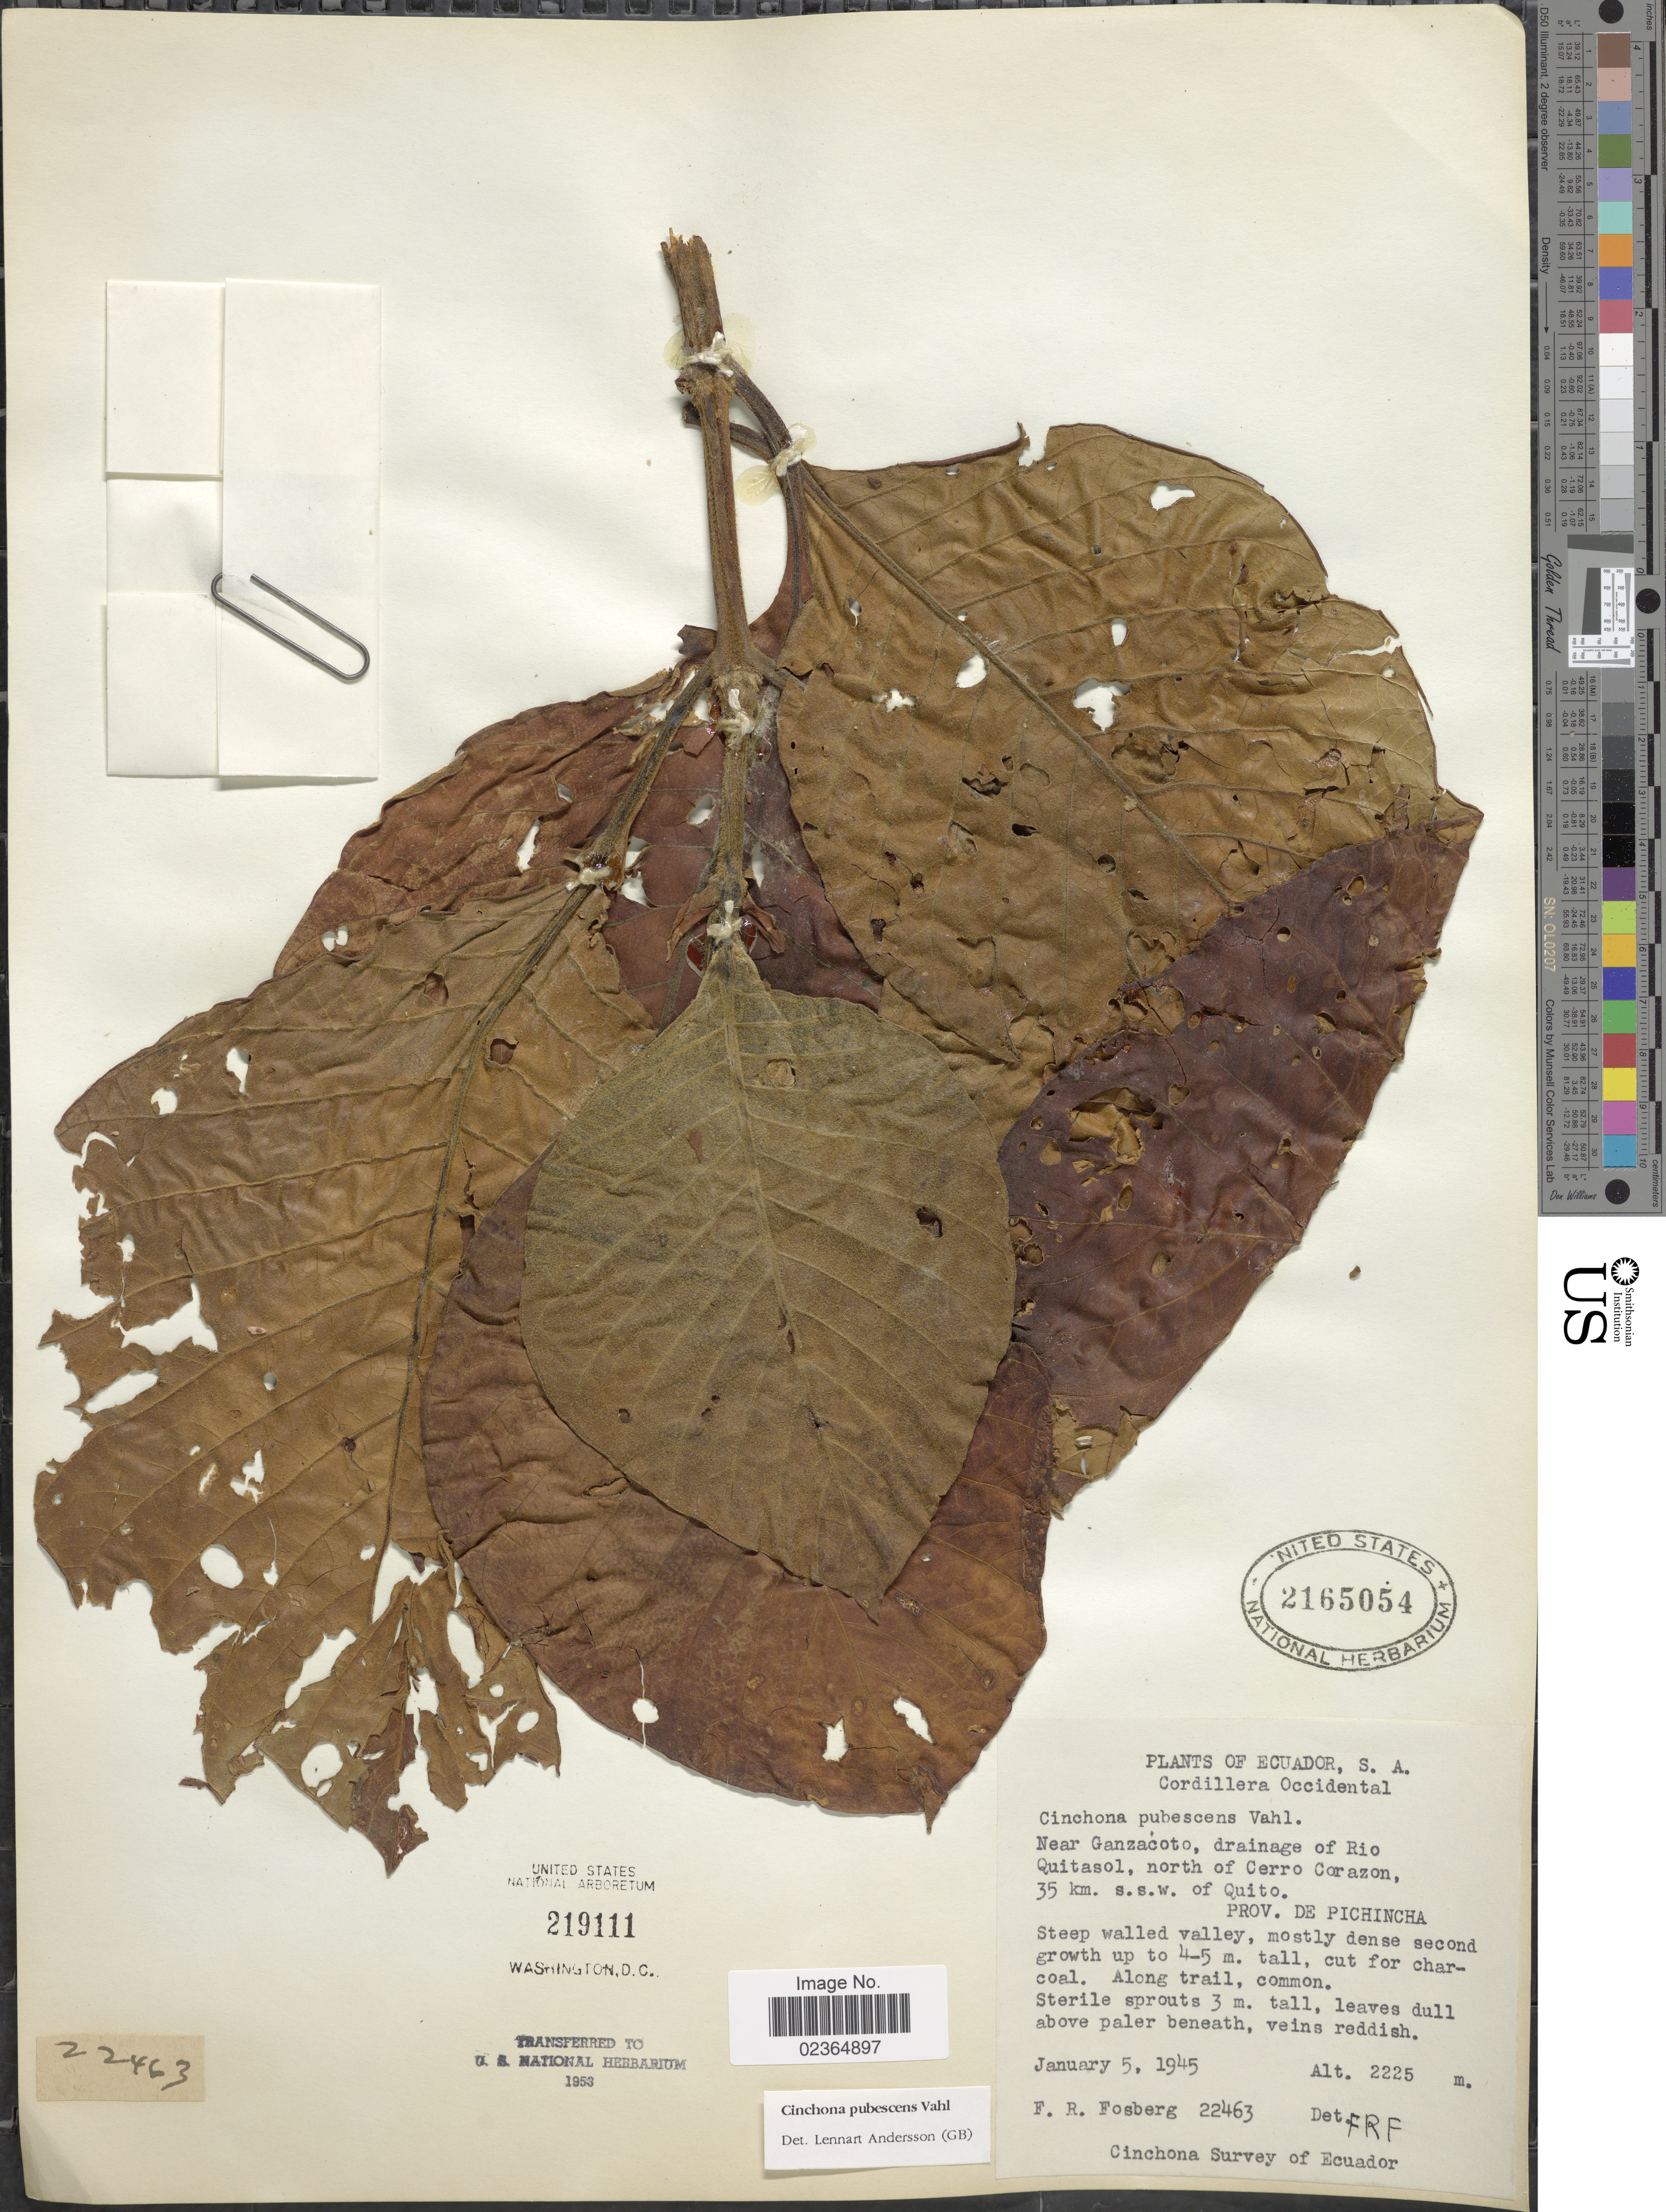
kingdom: Plantae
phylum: Tracheophyta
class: Magnoliopsida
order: Gentianales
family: Rubiaceae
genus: Cinchona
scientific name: Cinchona pubescens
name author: Vahl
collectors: F. R. Fosberg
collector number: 22463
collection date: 1945-01-05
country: Ecuador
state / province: Pichincha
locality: Cordillera Occidental. Near Ganzacoto, drainage of Rio Quitasol, north of Cerro Corazon, 35 km. s.s.w. of Quito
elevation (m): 2225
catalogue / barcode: US 2165054